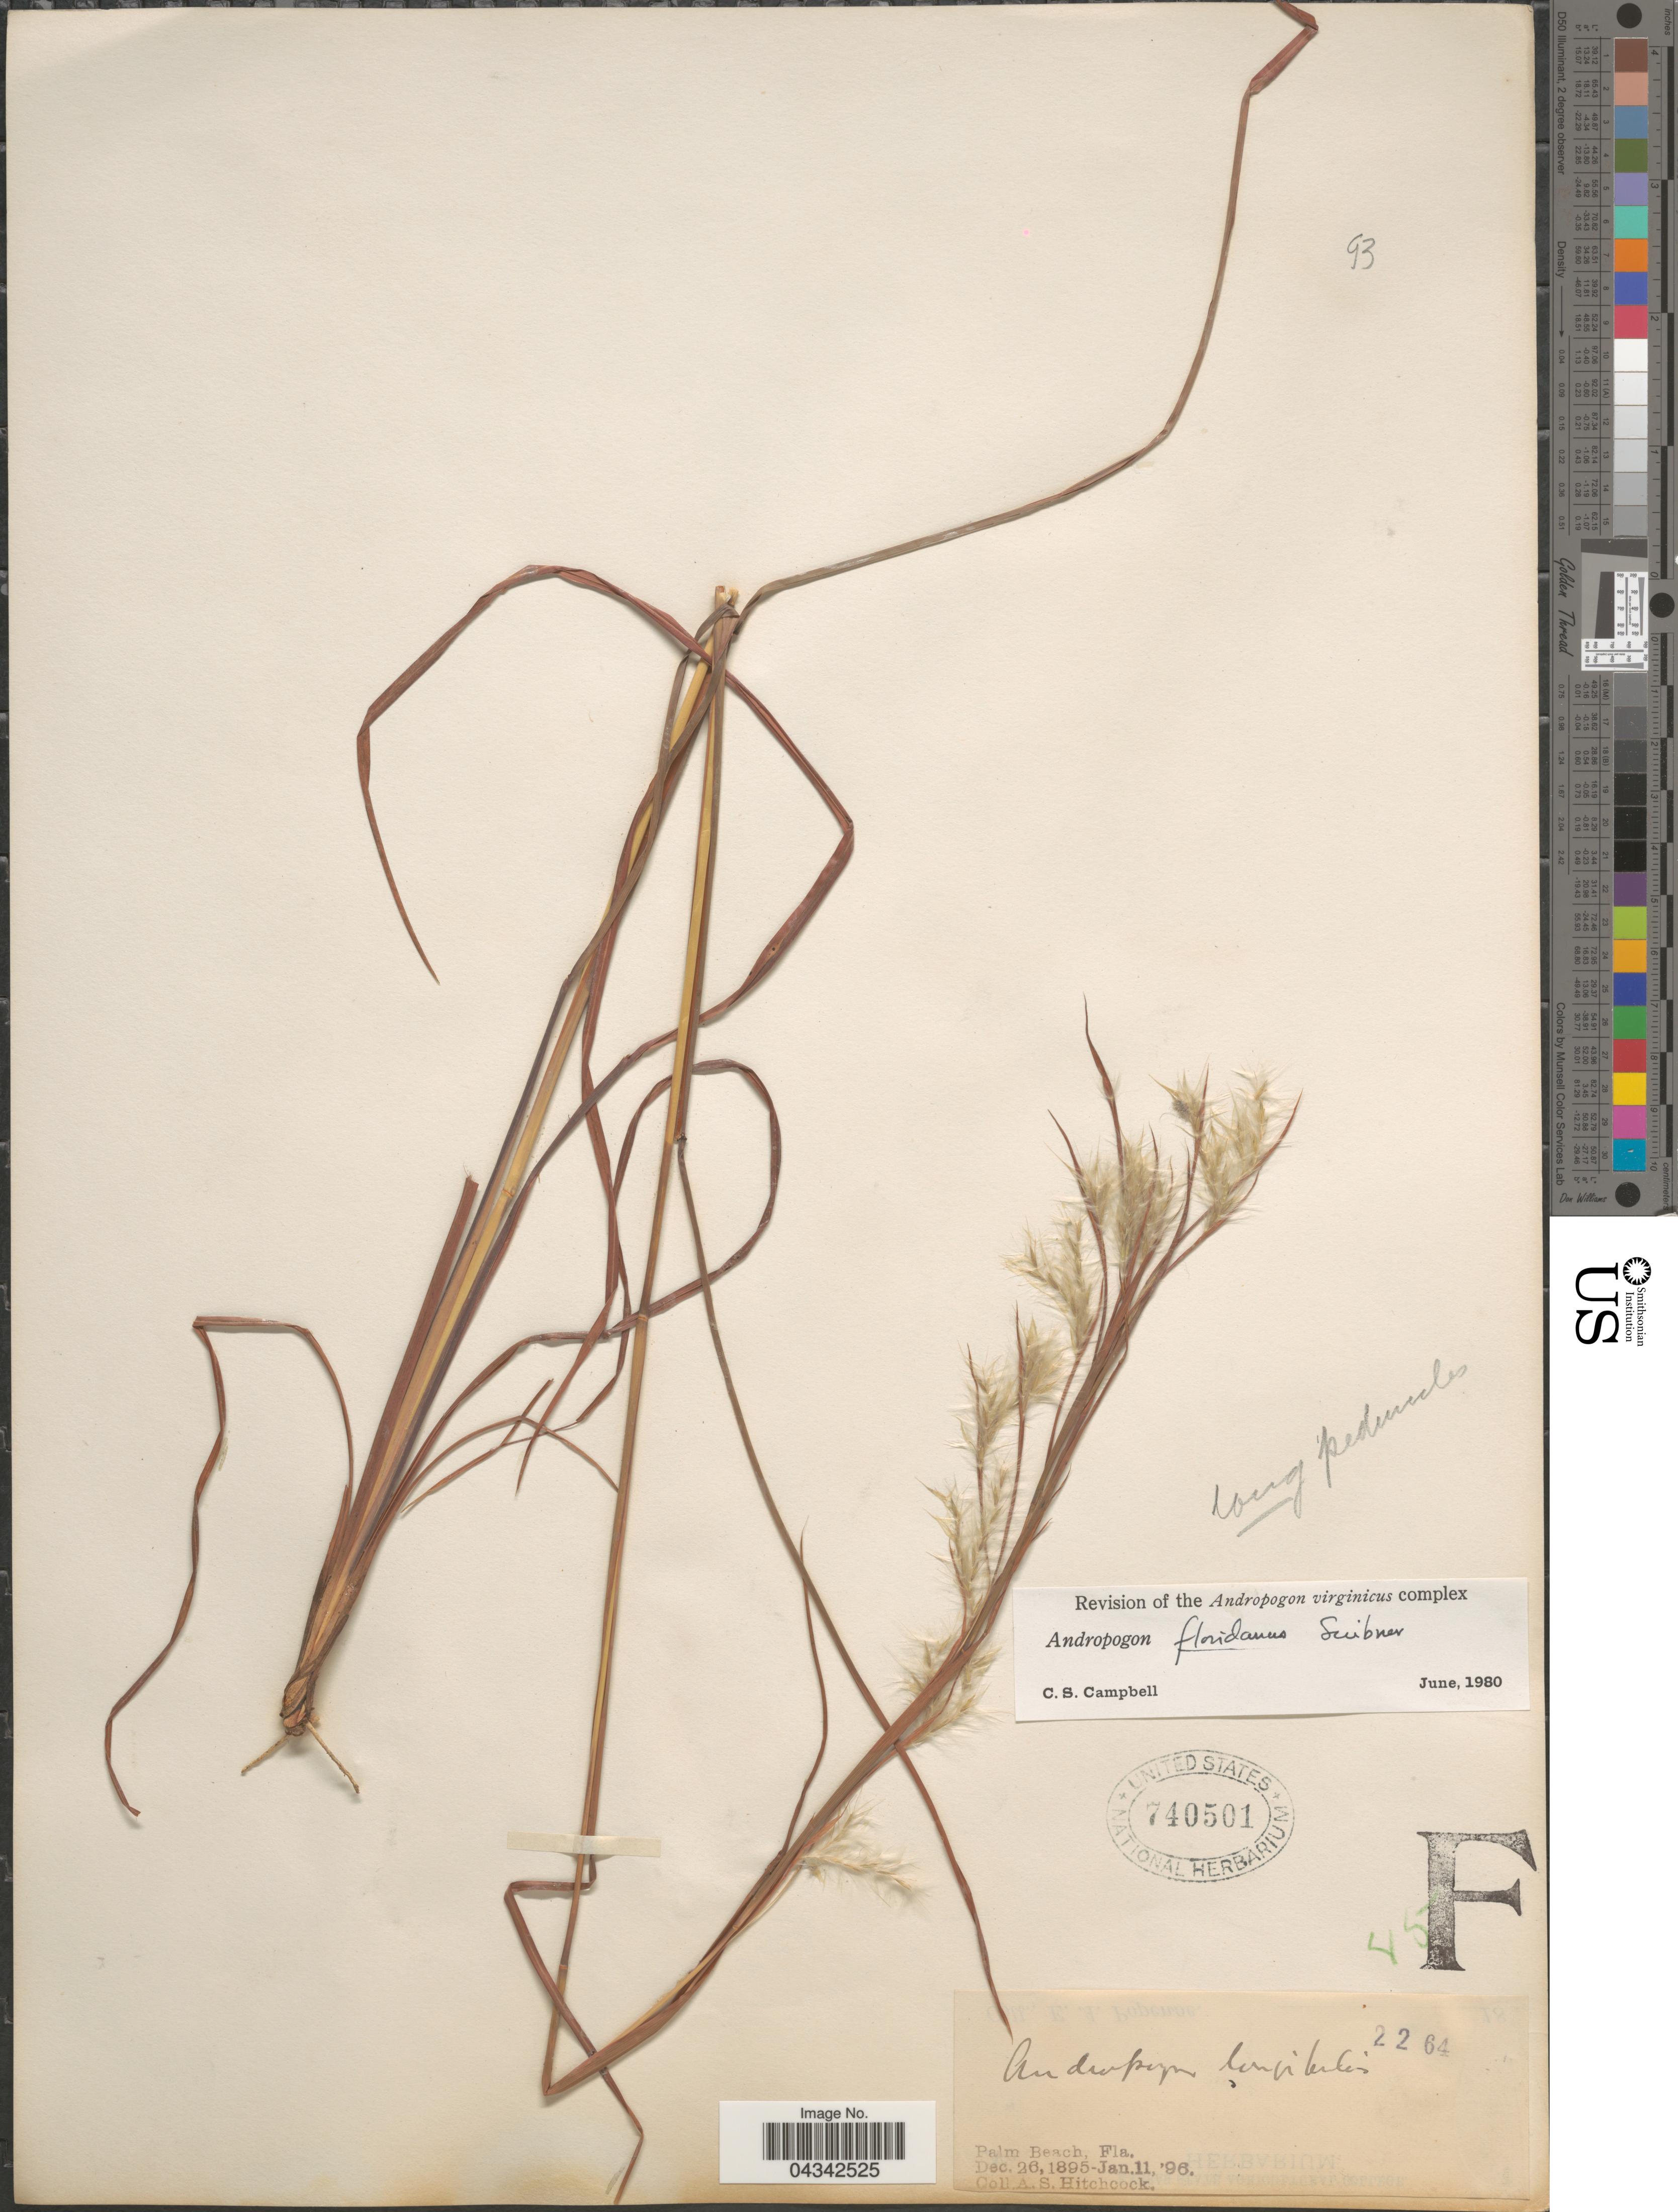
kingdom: Plantae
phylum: Tracheophyta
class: Liliopsida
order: Poales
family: Poaceae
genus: Andropogon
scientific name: Andropogon floridanus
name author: Scribn.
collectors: A. S. Hitchcock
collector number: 2264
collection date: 1895-12-26/1896-01-11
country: United States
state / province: Florida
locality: Palm Beach.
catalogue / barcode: US 740501